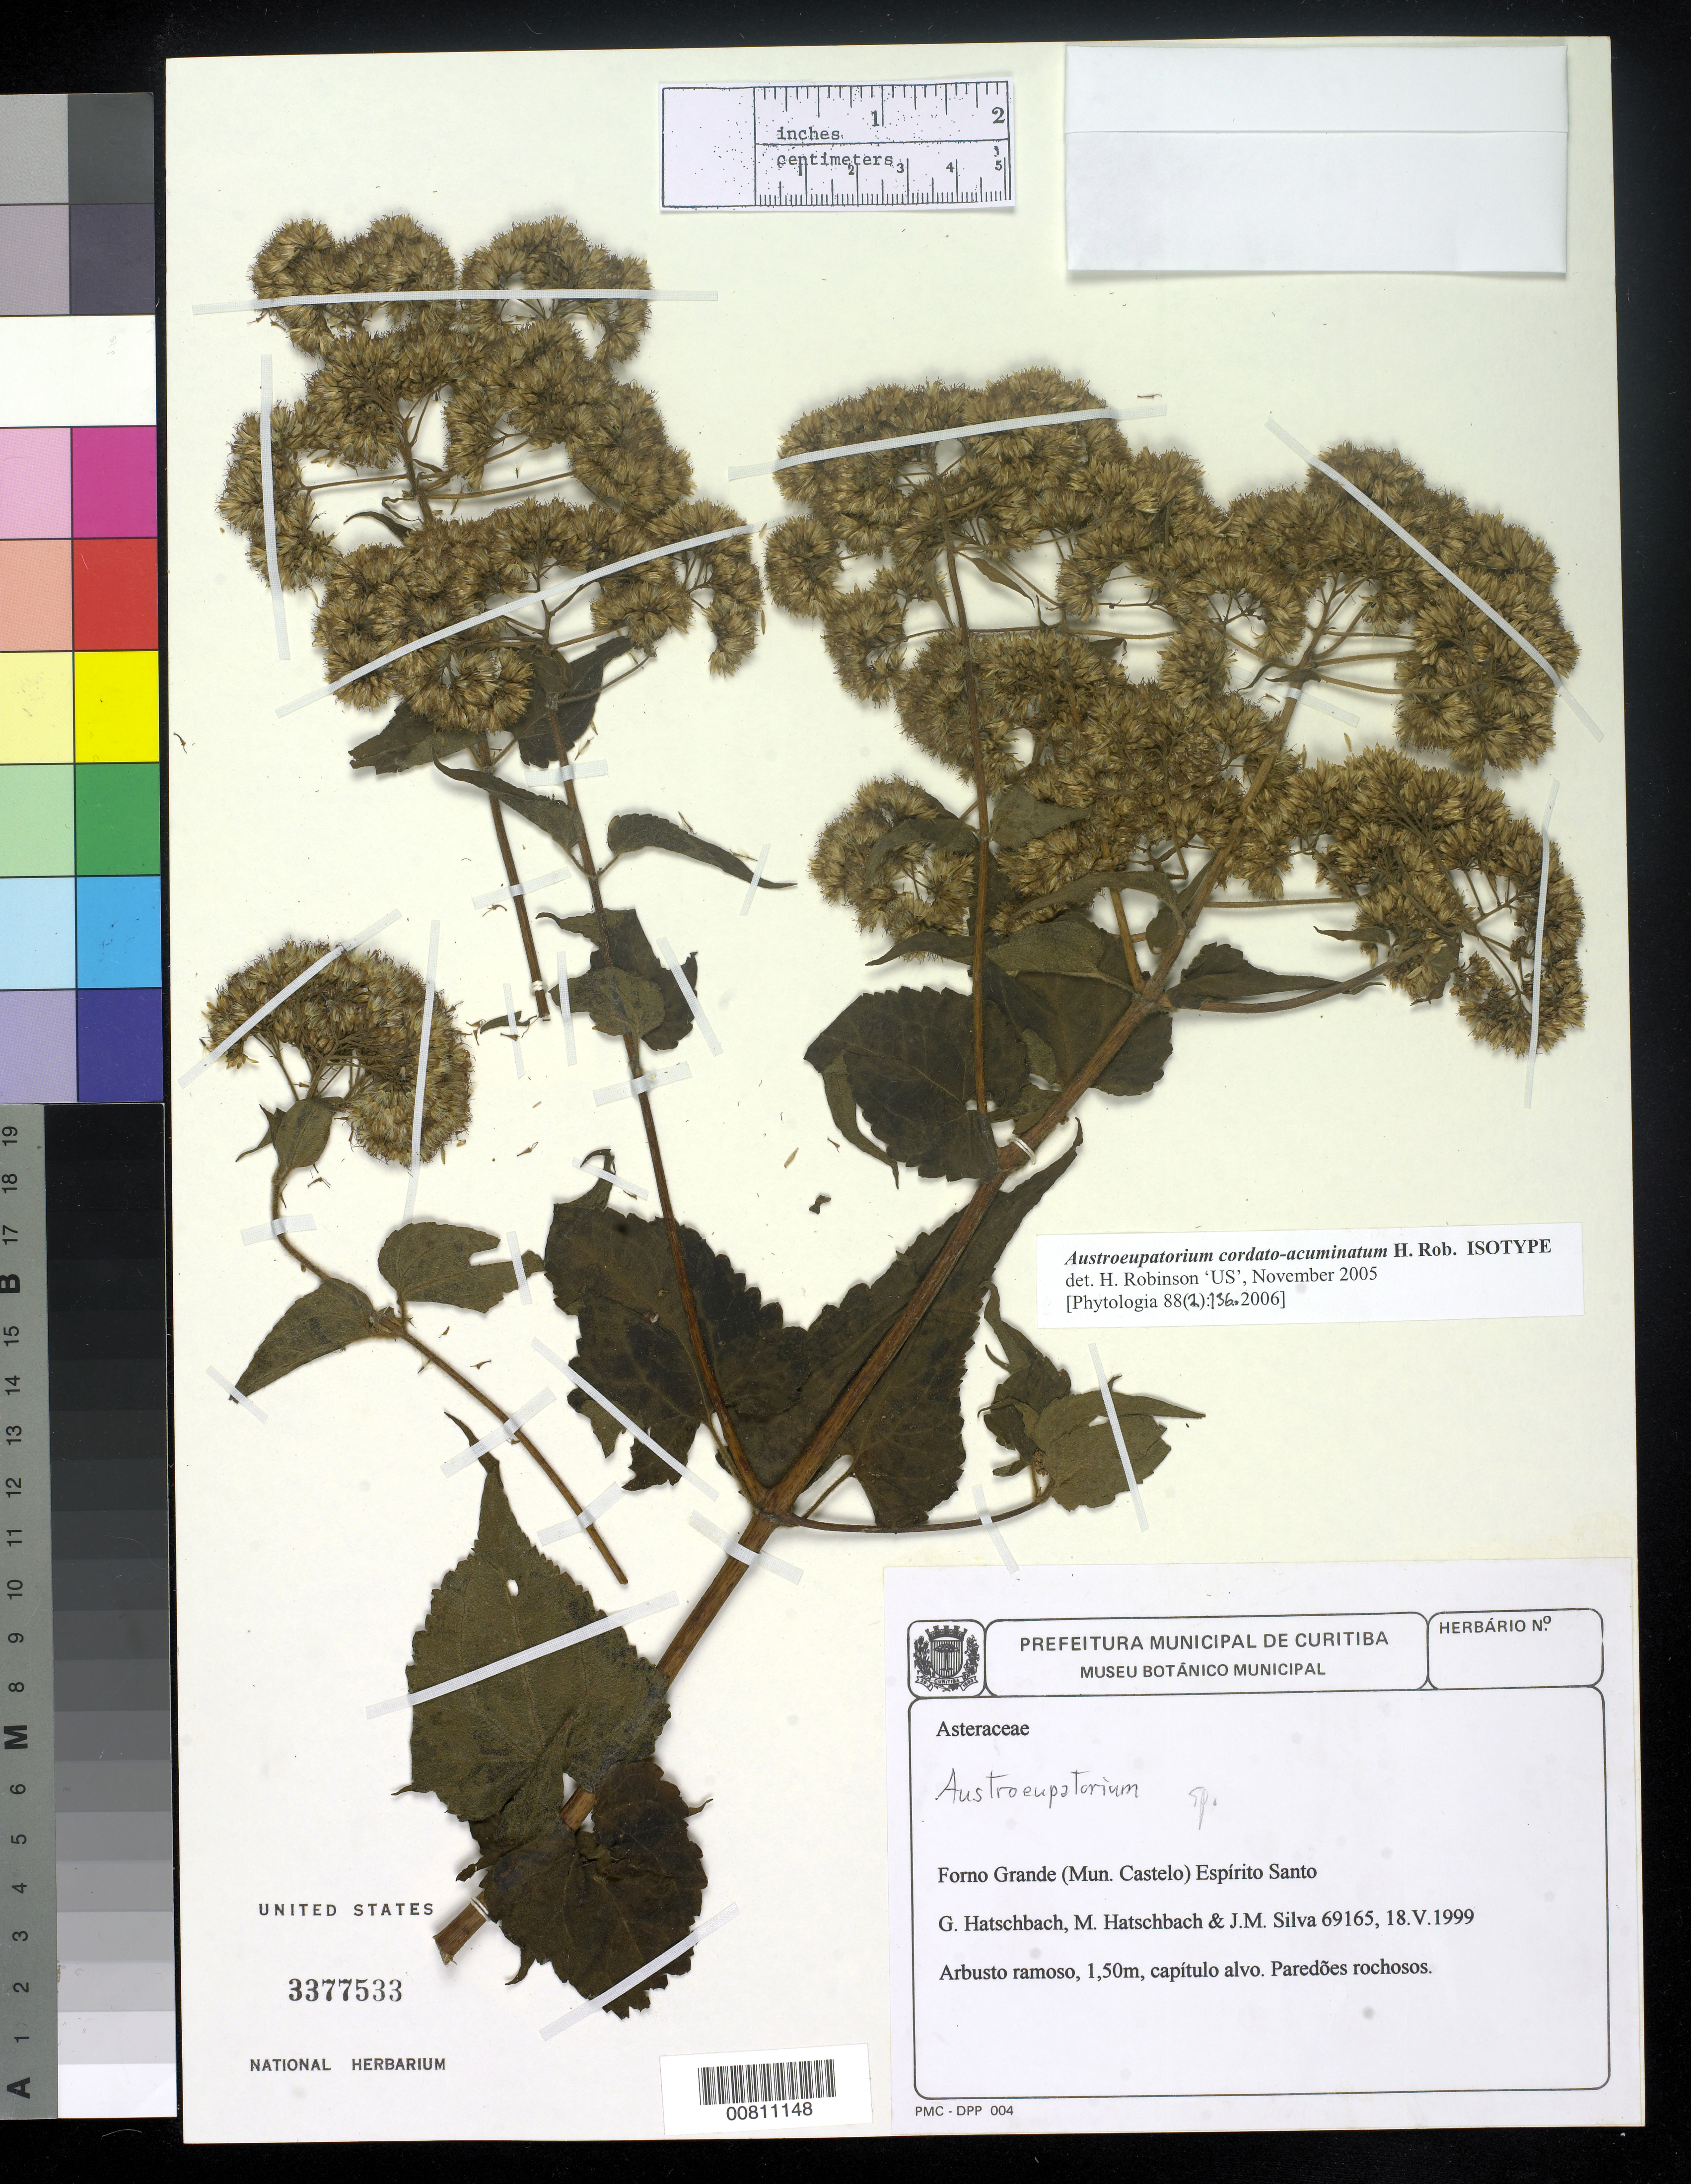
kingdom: Plantae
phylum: Tracheophyta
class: Magnoliopsida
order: Asterales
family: Asteraceae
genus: Austroeupatorium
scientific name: Austroeupatorium cordato-acuminatum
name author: H. Rob.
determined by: Robinson, Harold E., (US)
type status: Isotype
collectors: G. Hatschbach, M. M. Hatschbach & J. M. Silva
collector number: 69165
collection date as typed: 18 May 1999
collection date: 1999-05-18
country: Brazil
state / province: Espírito Santo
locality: Forno Grande (Mun. Castelo) Espírito Santo.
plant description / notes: Holotype deposited at MBM.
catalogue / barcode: US 3377533